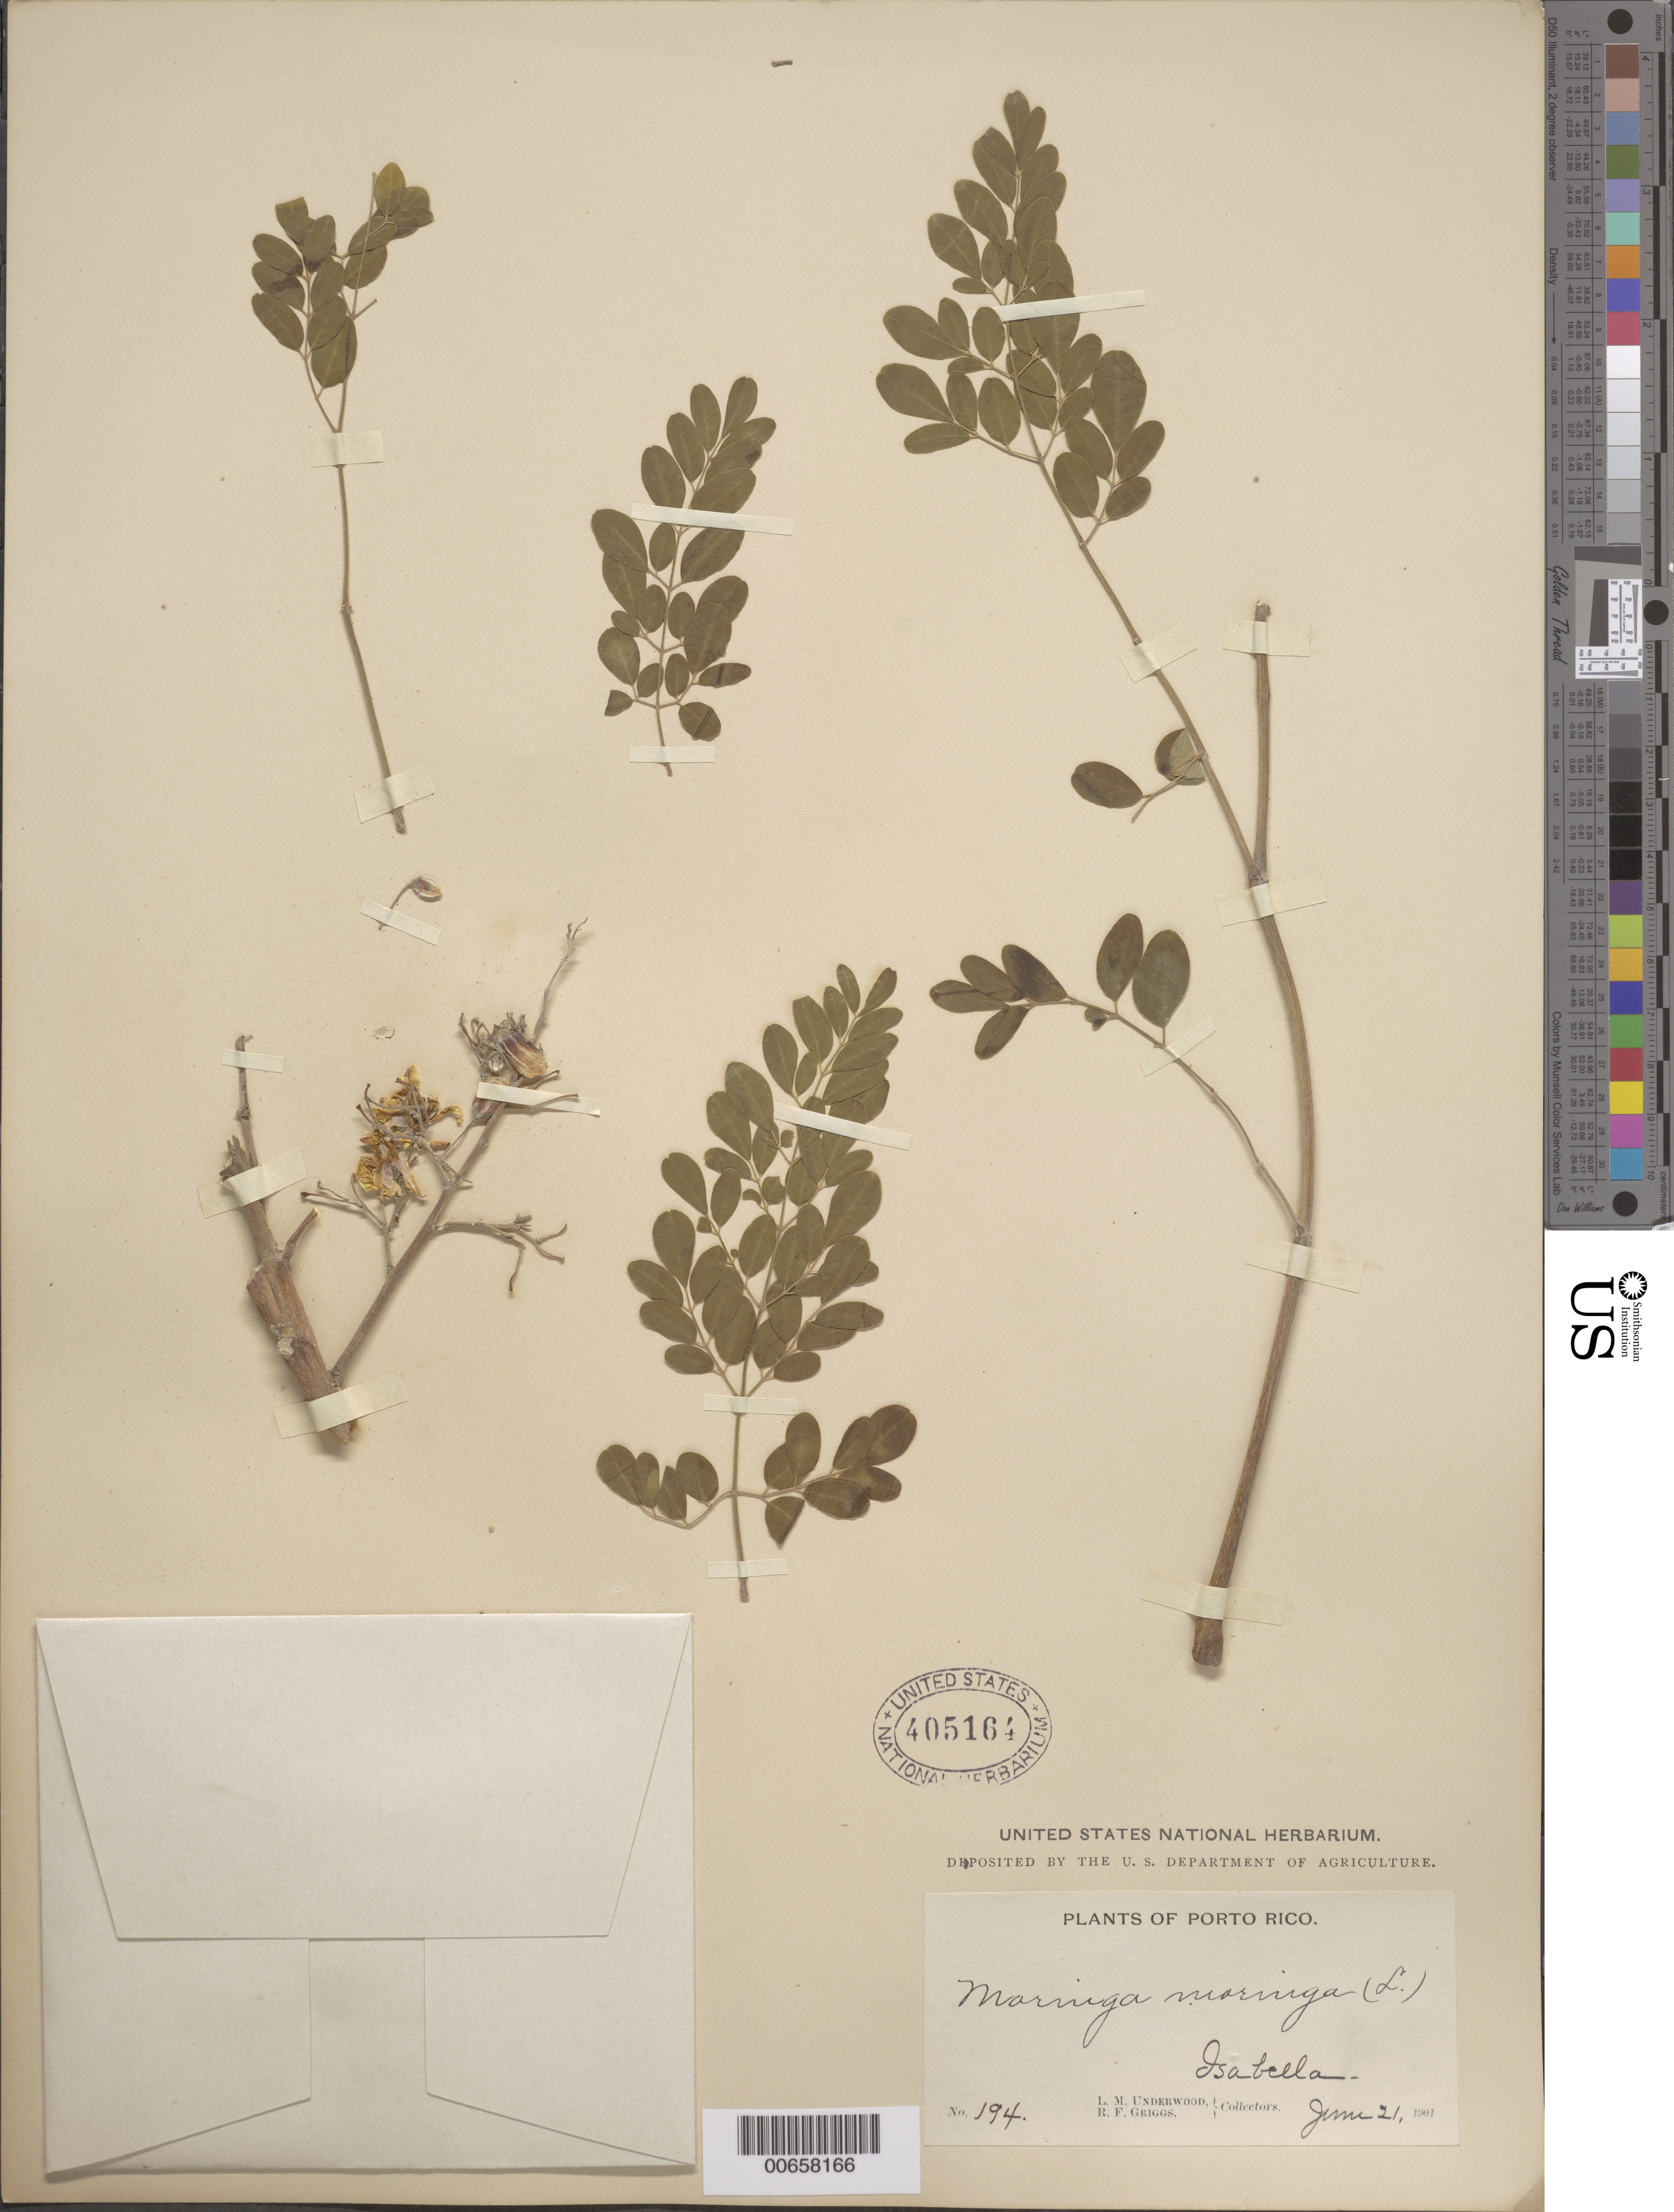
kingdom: Plantae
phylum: Tracheophyta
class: Magnoliopsida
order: Brassicales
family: Moringaceae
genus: Moringa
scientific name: Moringa moringa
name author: (L.) Small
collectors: L. M. Underwood & R. F. Griggs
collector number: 194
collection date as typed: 21 Jun 1901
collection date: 1901-06-21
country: Puerto Rico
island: Greater Antilles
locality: Isabella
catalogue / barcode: US 405164